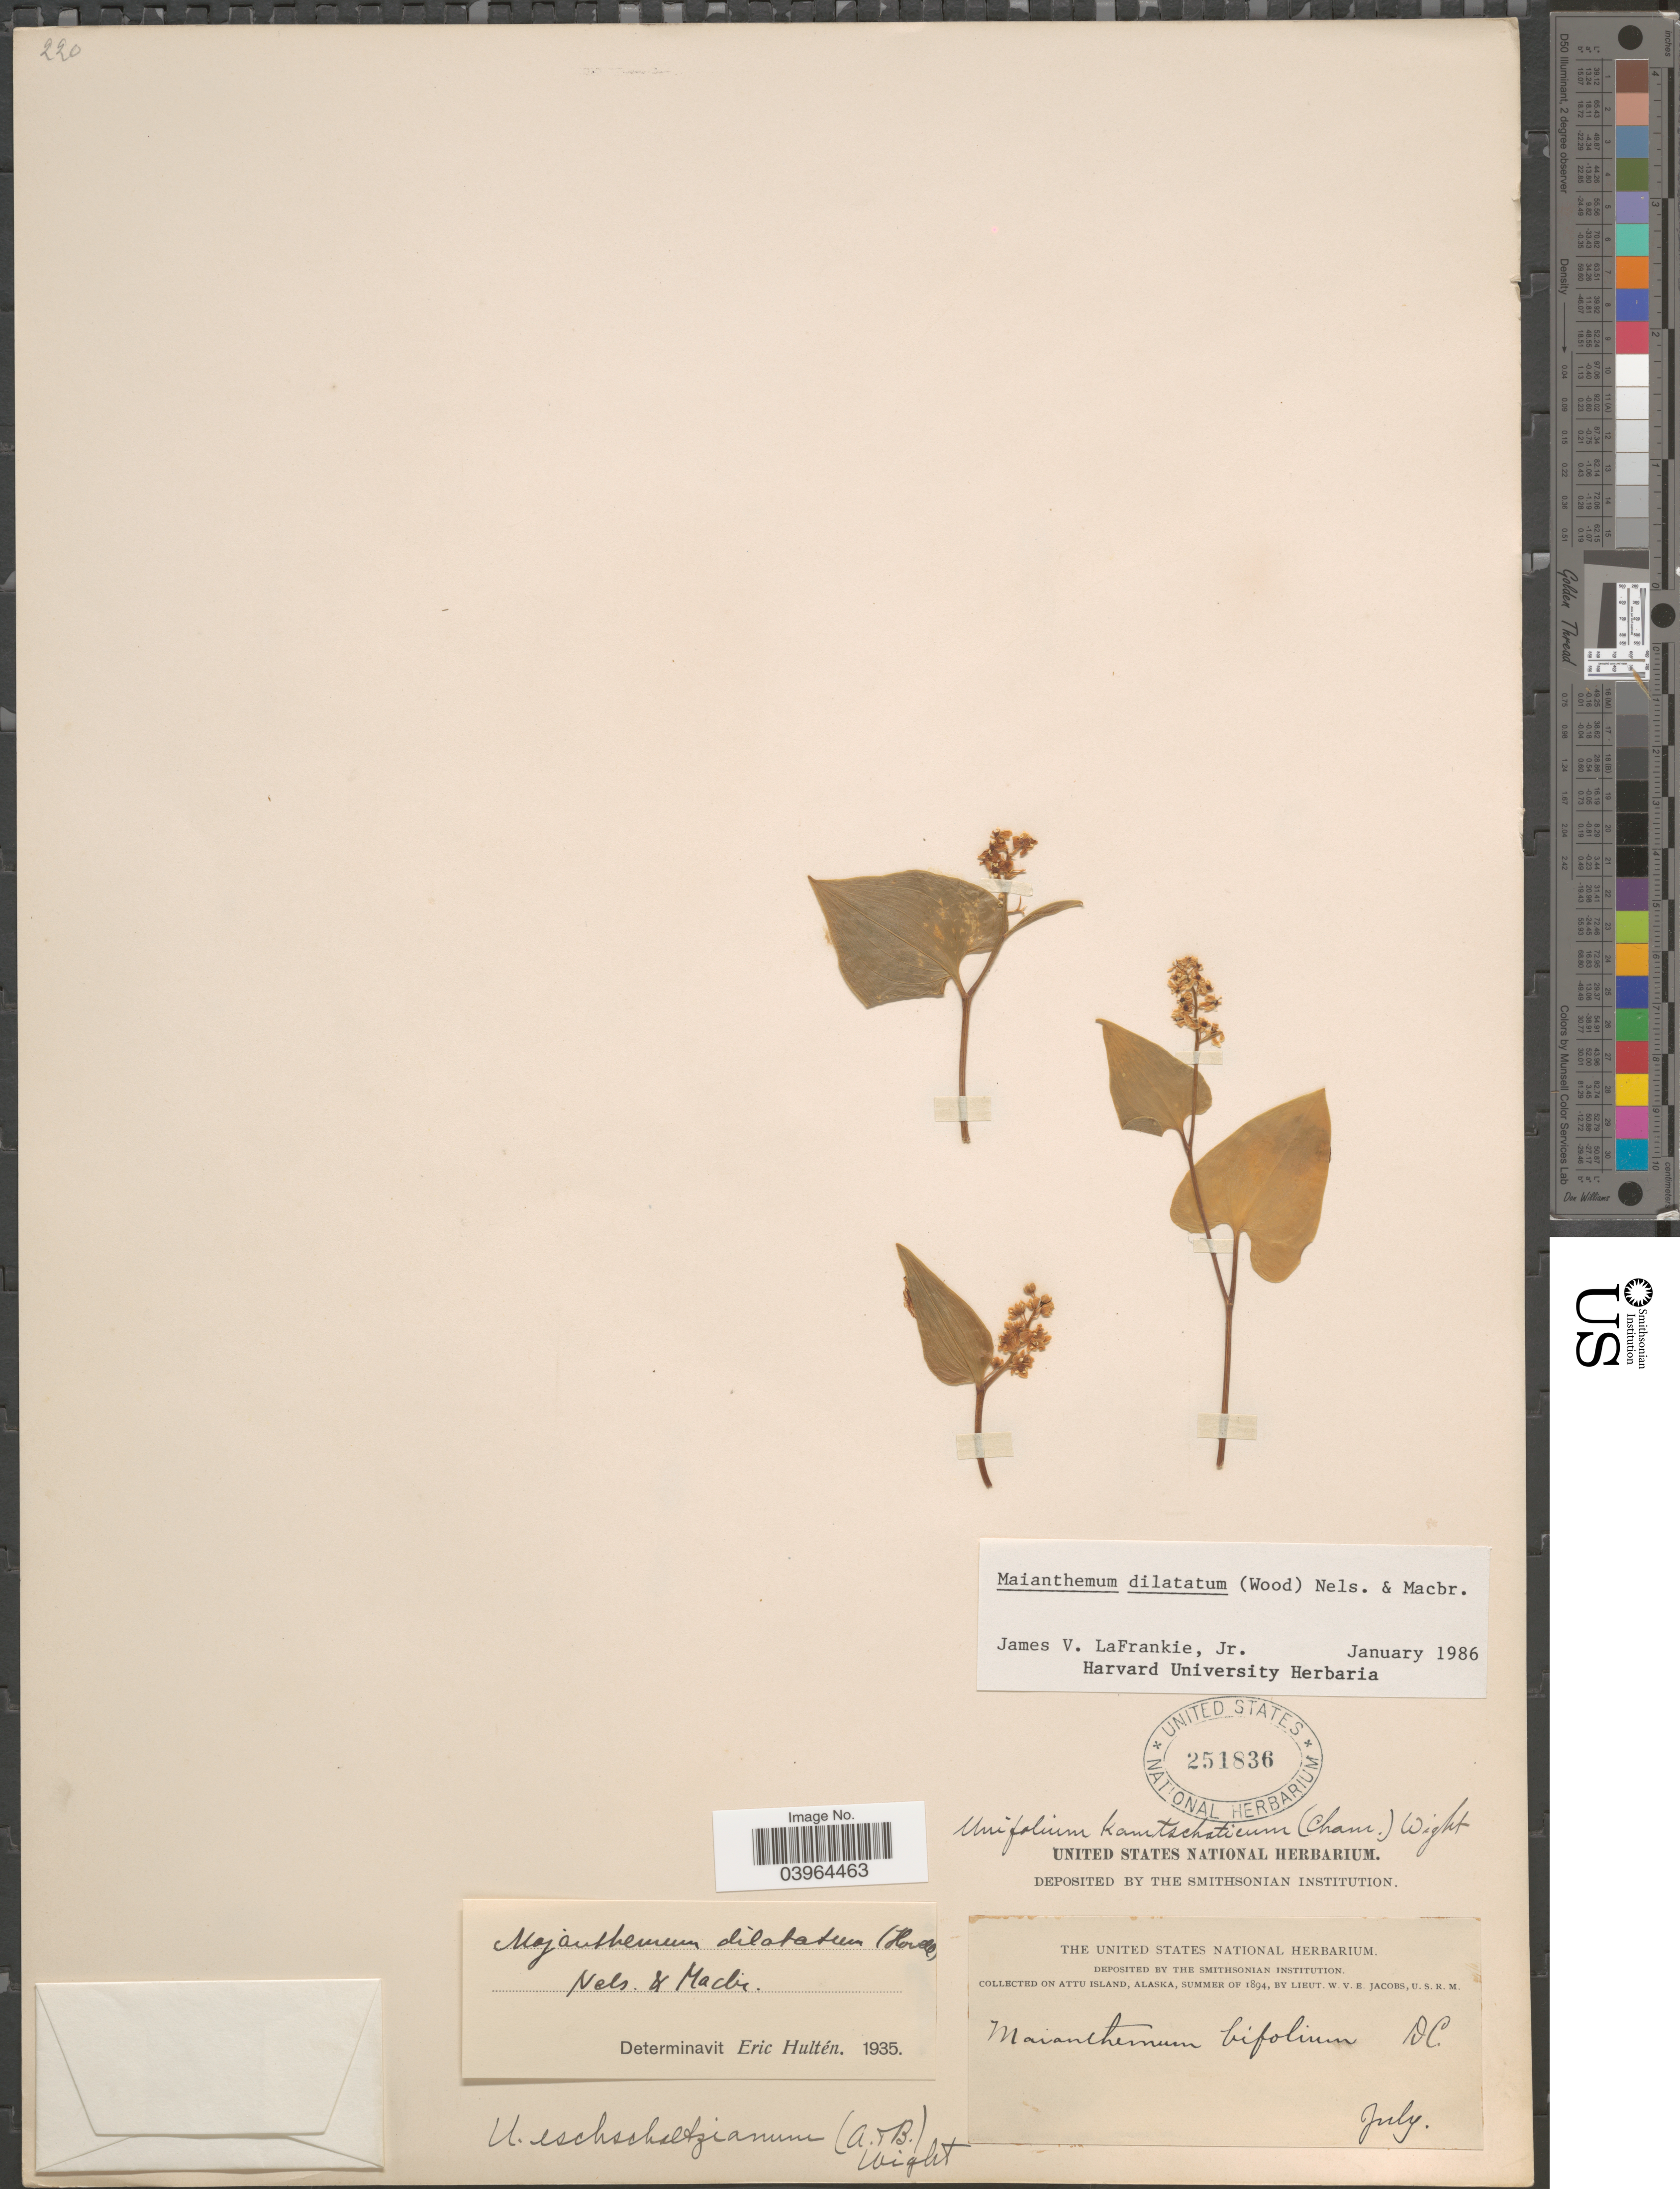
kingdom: Plantae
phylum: Tracheophyta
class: Liliopsida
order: Asparagales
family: Asparagaceae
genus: Maianthemum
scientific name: Maianthemum dilatatum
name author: (Alph. Wood) A. Nelson & J.F. Macbr.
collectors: W. V. E. Jacobs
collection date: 1894-07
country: United States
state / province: Alaska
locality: On Attu Island.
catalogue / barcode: US 251836